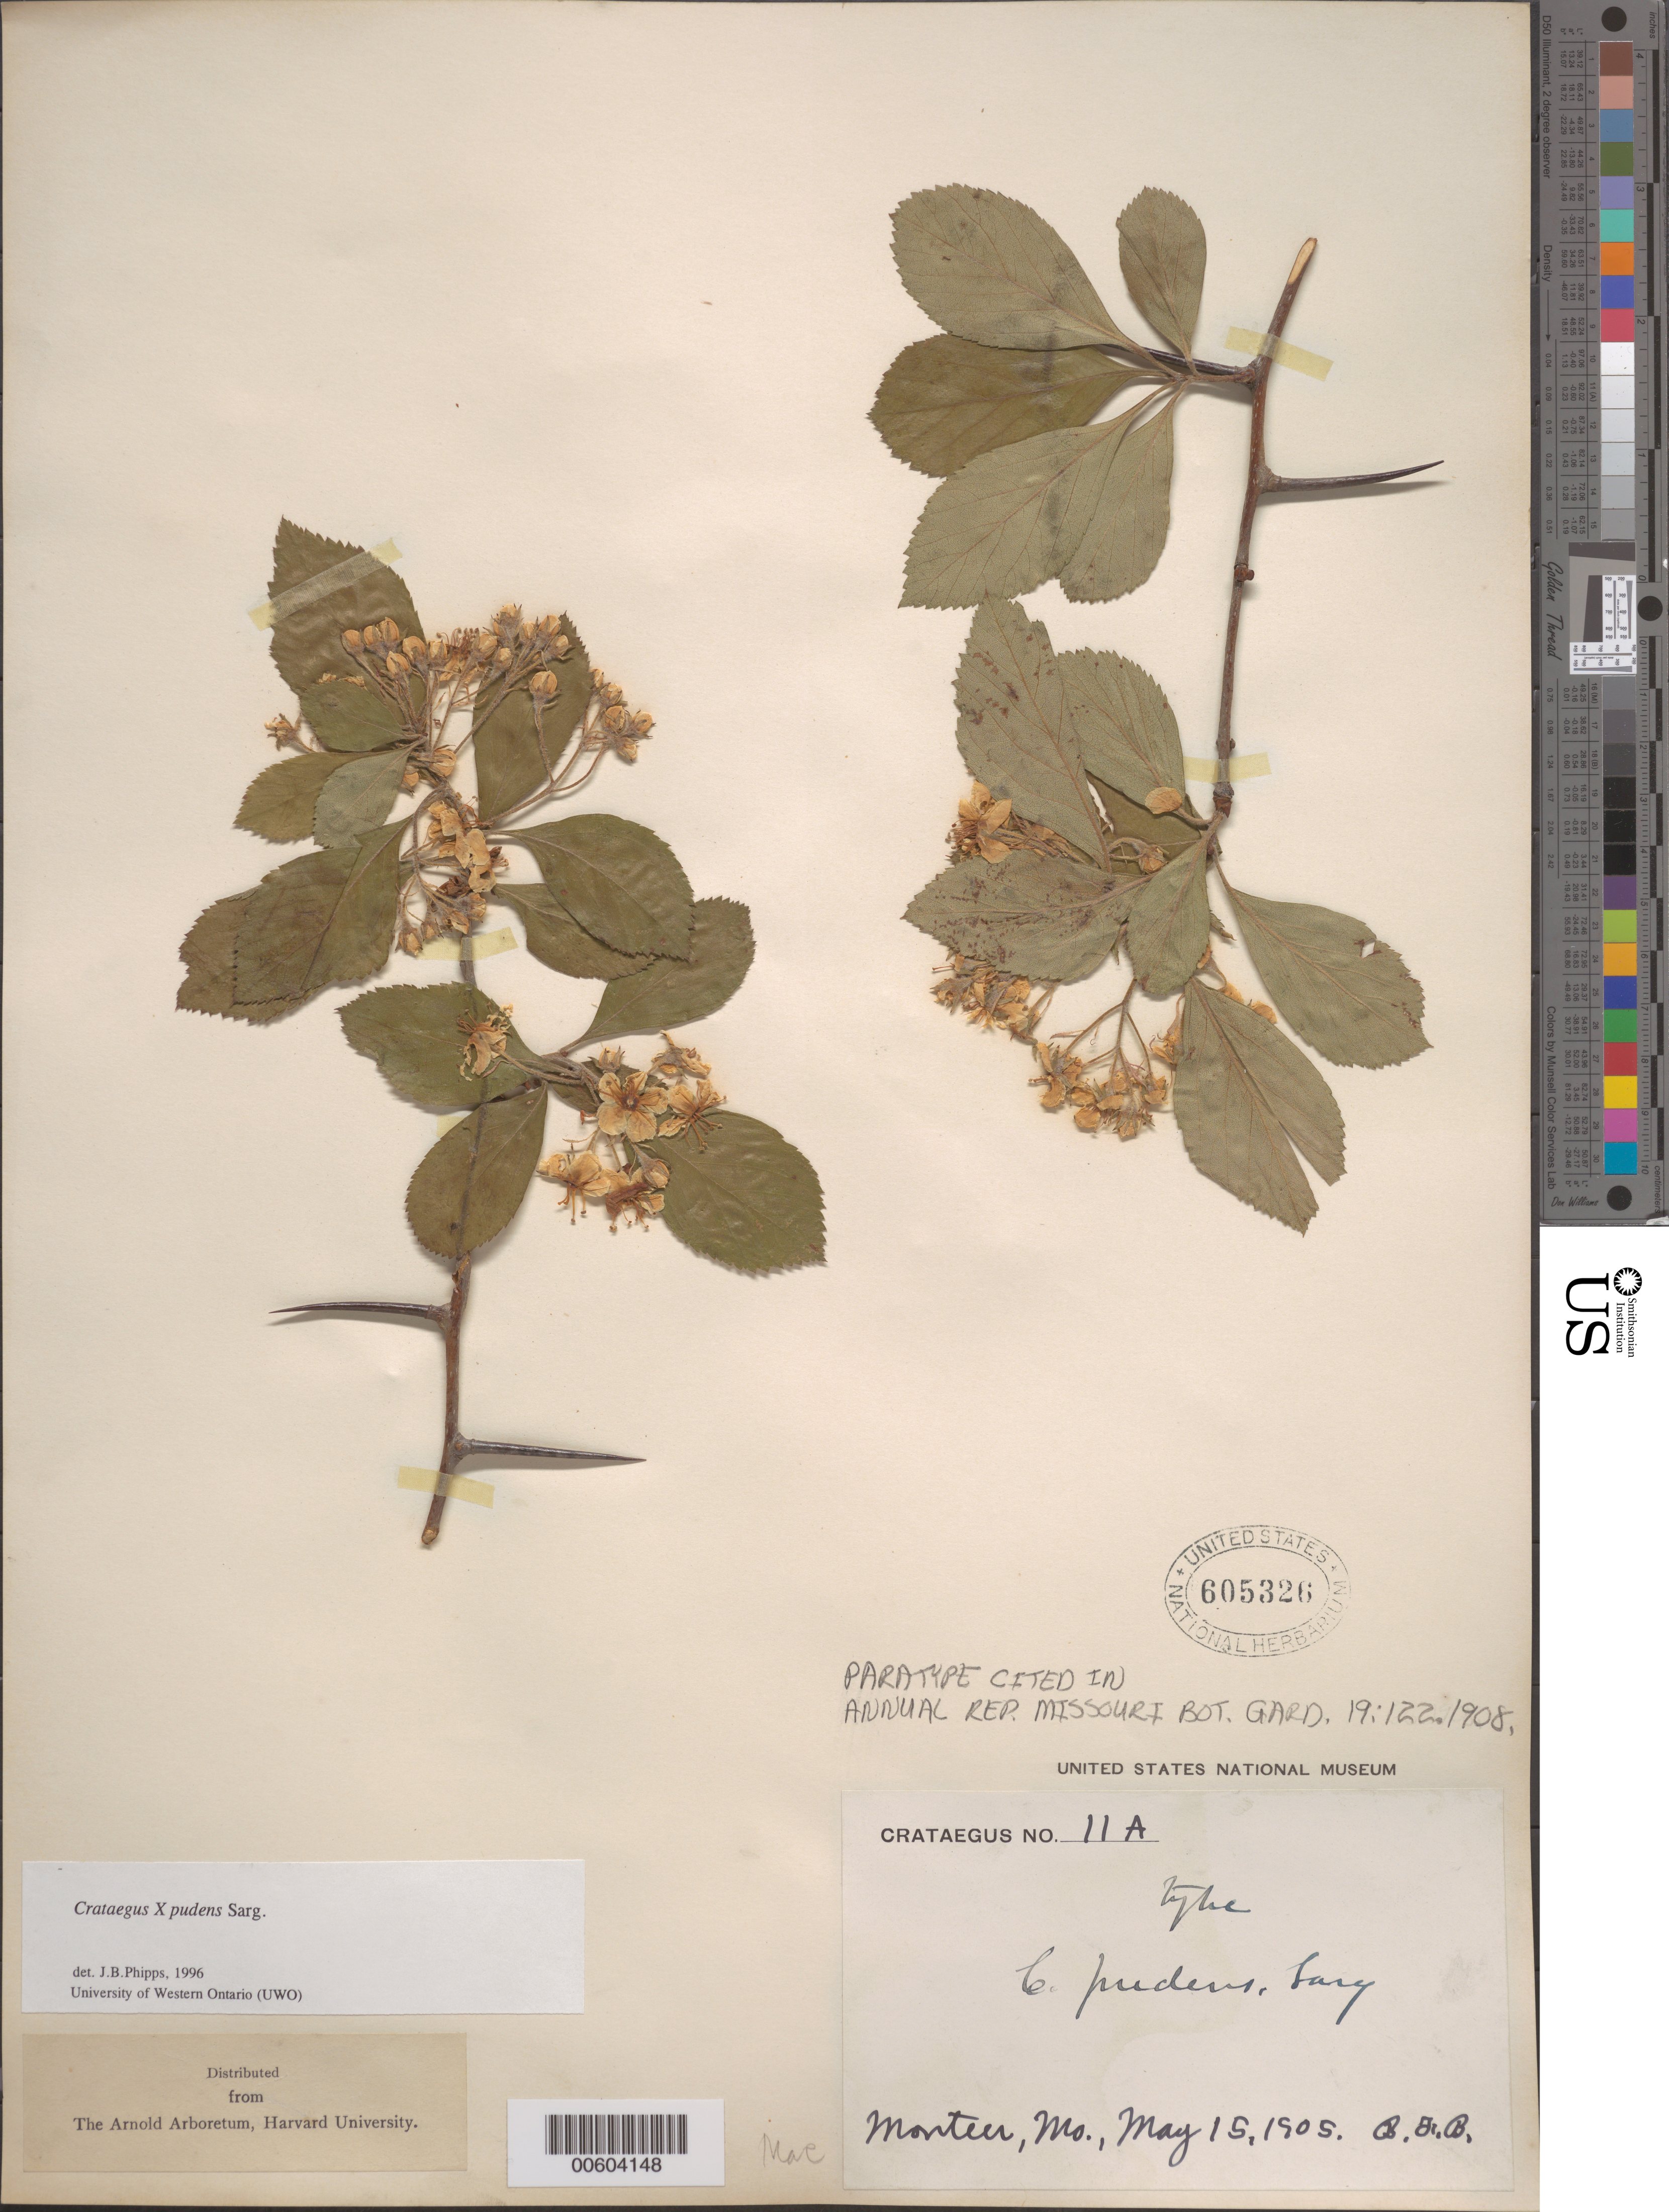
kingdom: Plantae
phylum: Tracheophyta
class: Magnoliopsida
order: Rosales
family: Rosaceae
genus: Crataegus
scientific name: Crataegus x pudens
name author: Sarg.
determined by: Phipps, James B., (UWO), University of Western Ontario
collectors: B. F. Bush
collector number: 11A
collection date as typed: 15 May 1905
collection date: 1905-05-15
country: United States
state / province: Missouri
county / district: Shannon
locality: Monteer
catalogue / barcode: US 605326